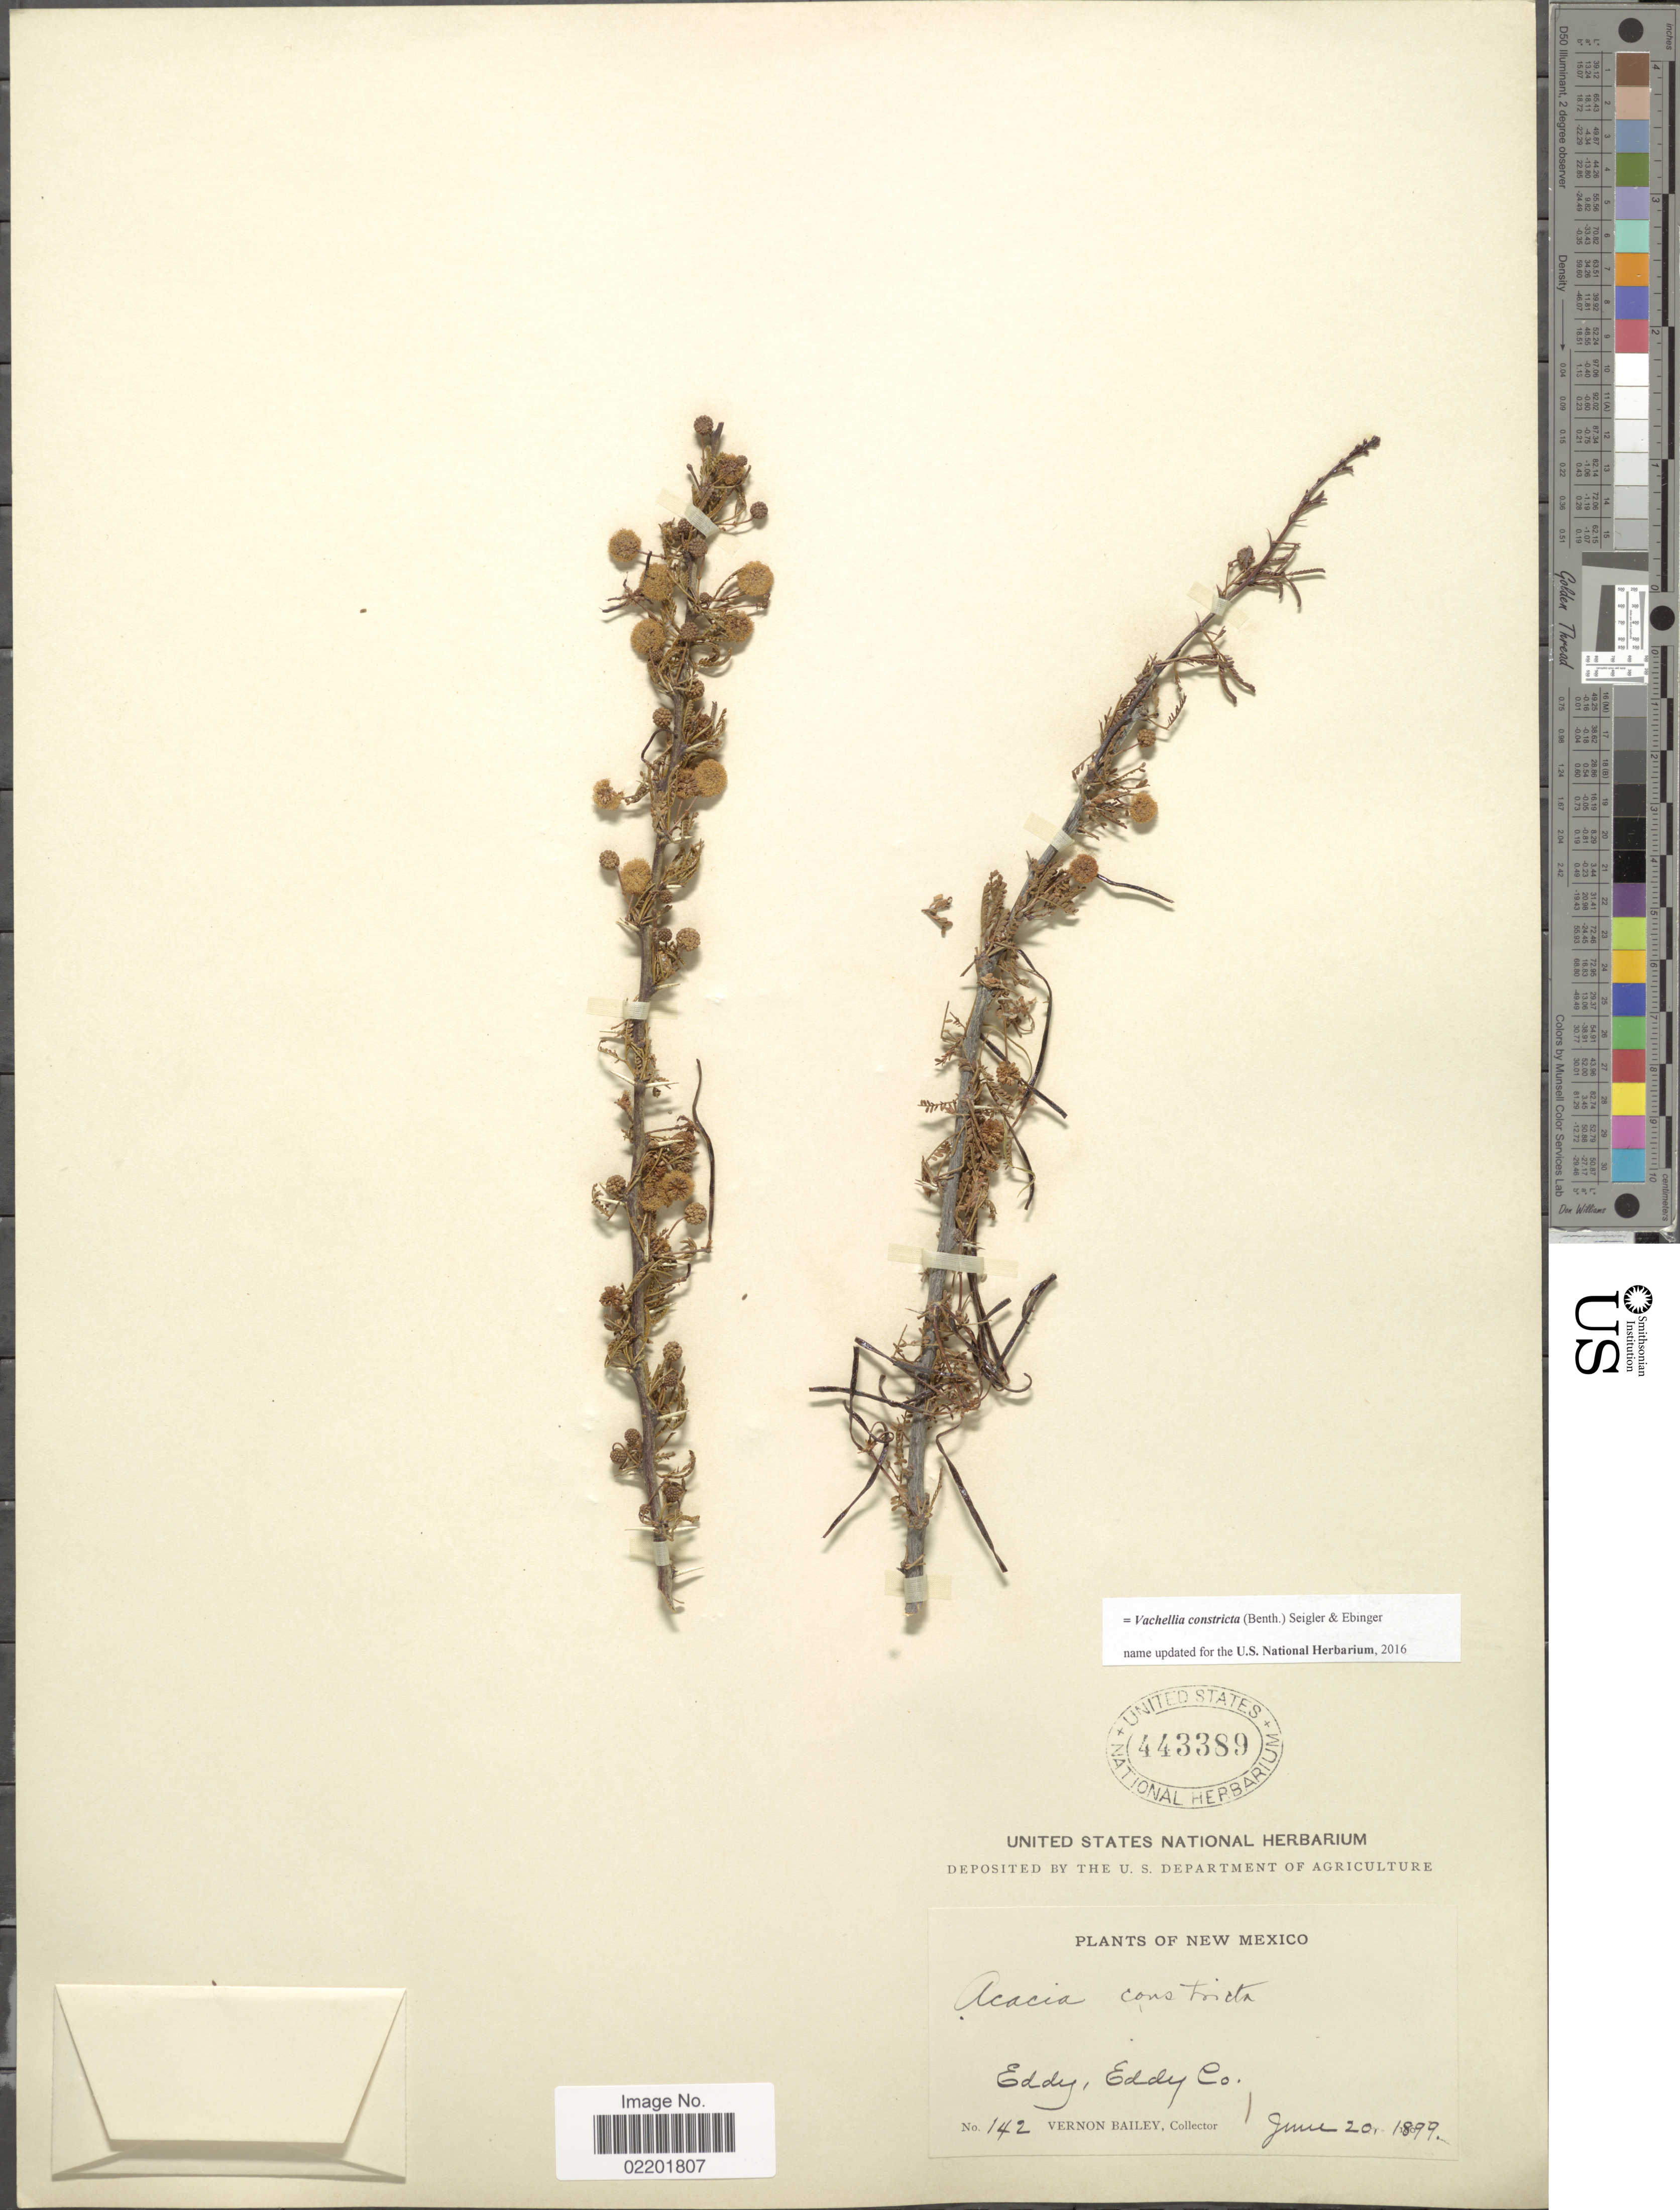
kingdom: Plantae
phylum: Tracheophyta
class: Magnoliopsida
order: Fabales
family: Fabaceae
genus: Vachellia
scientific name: Vachellia constricta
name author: (Benth.) Seigler & Ebinger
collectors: V. O. Bailey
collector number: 142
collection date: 1899-06-20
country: United States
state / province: New Mexico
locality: Eddy, Eddy Co.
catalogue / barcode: US 443389